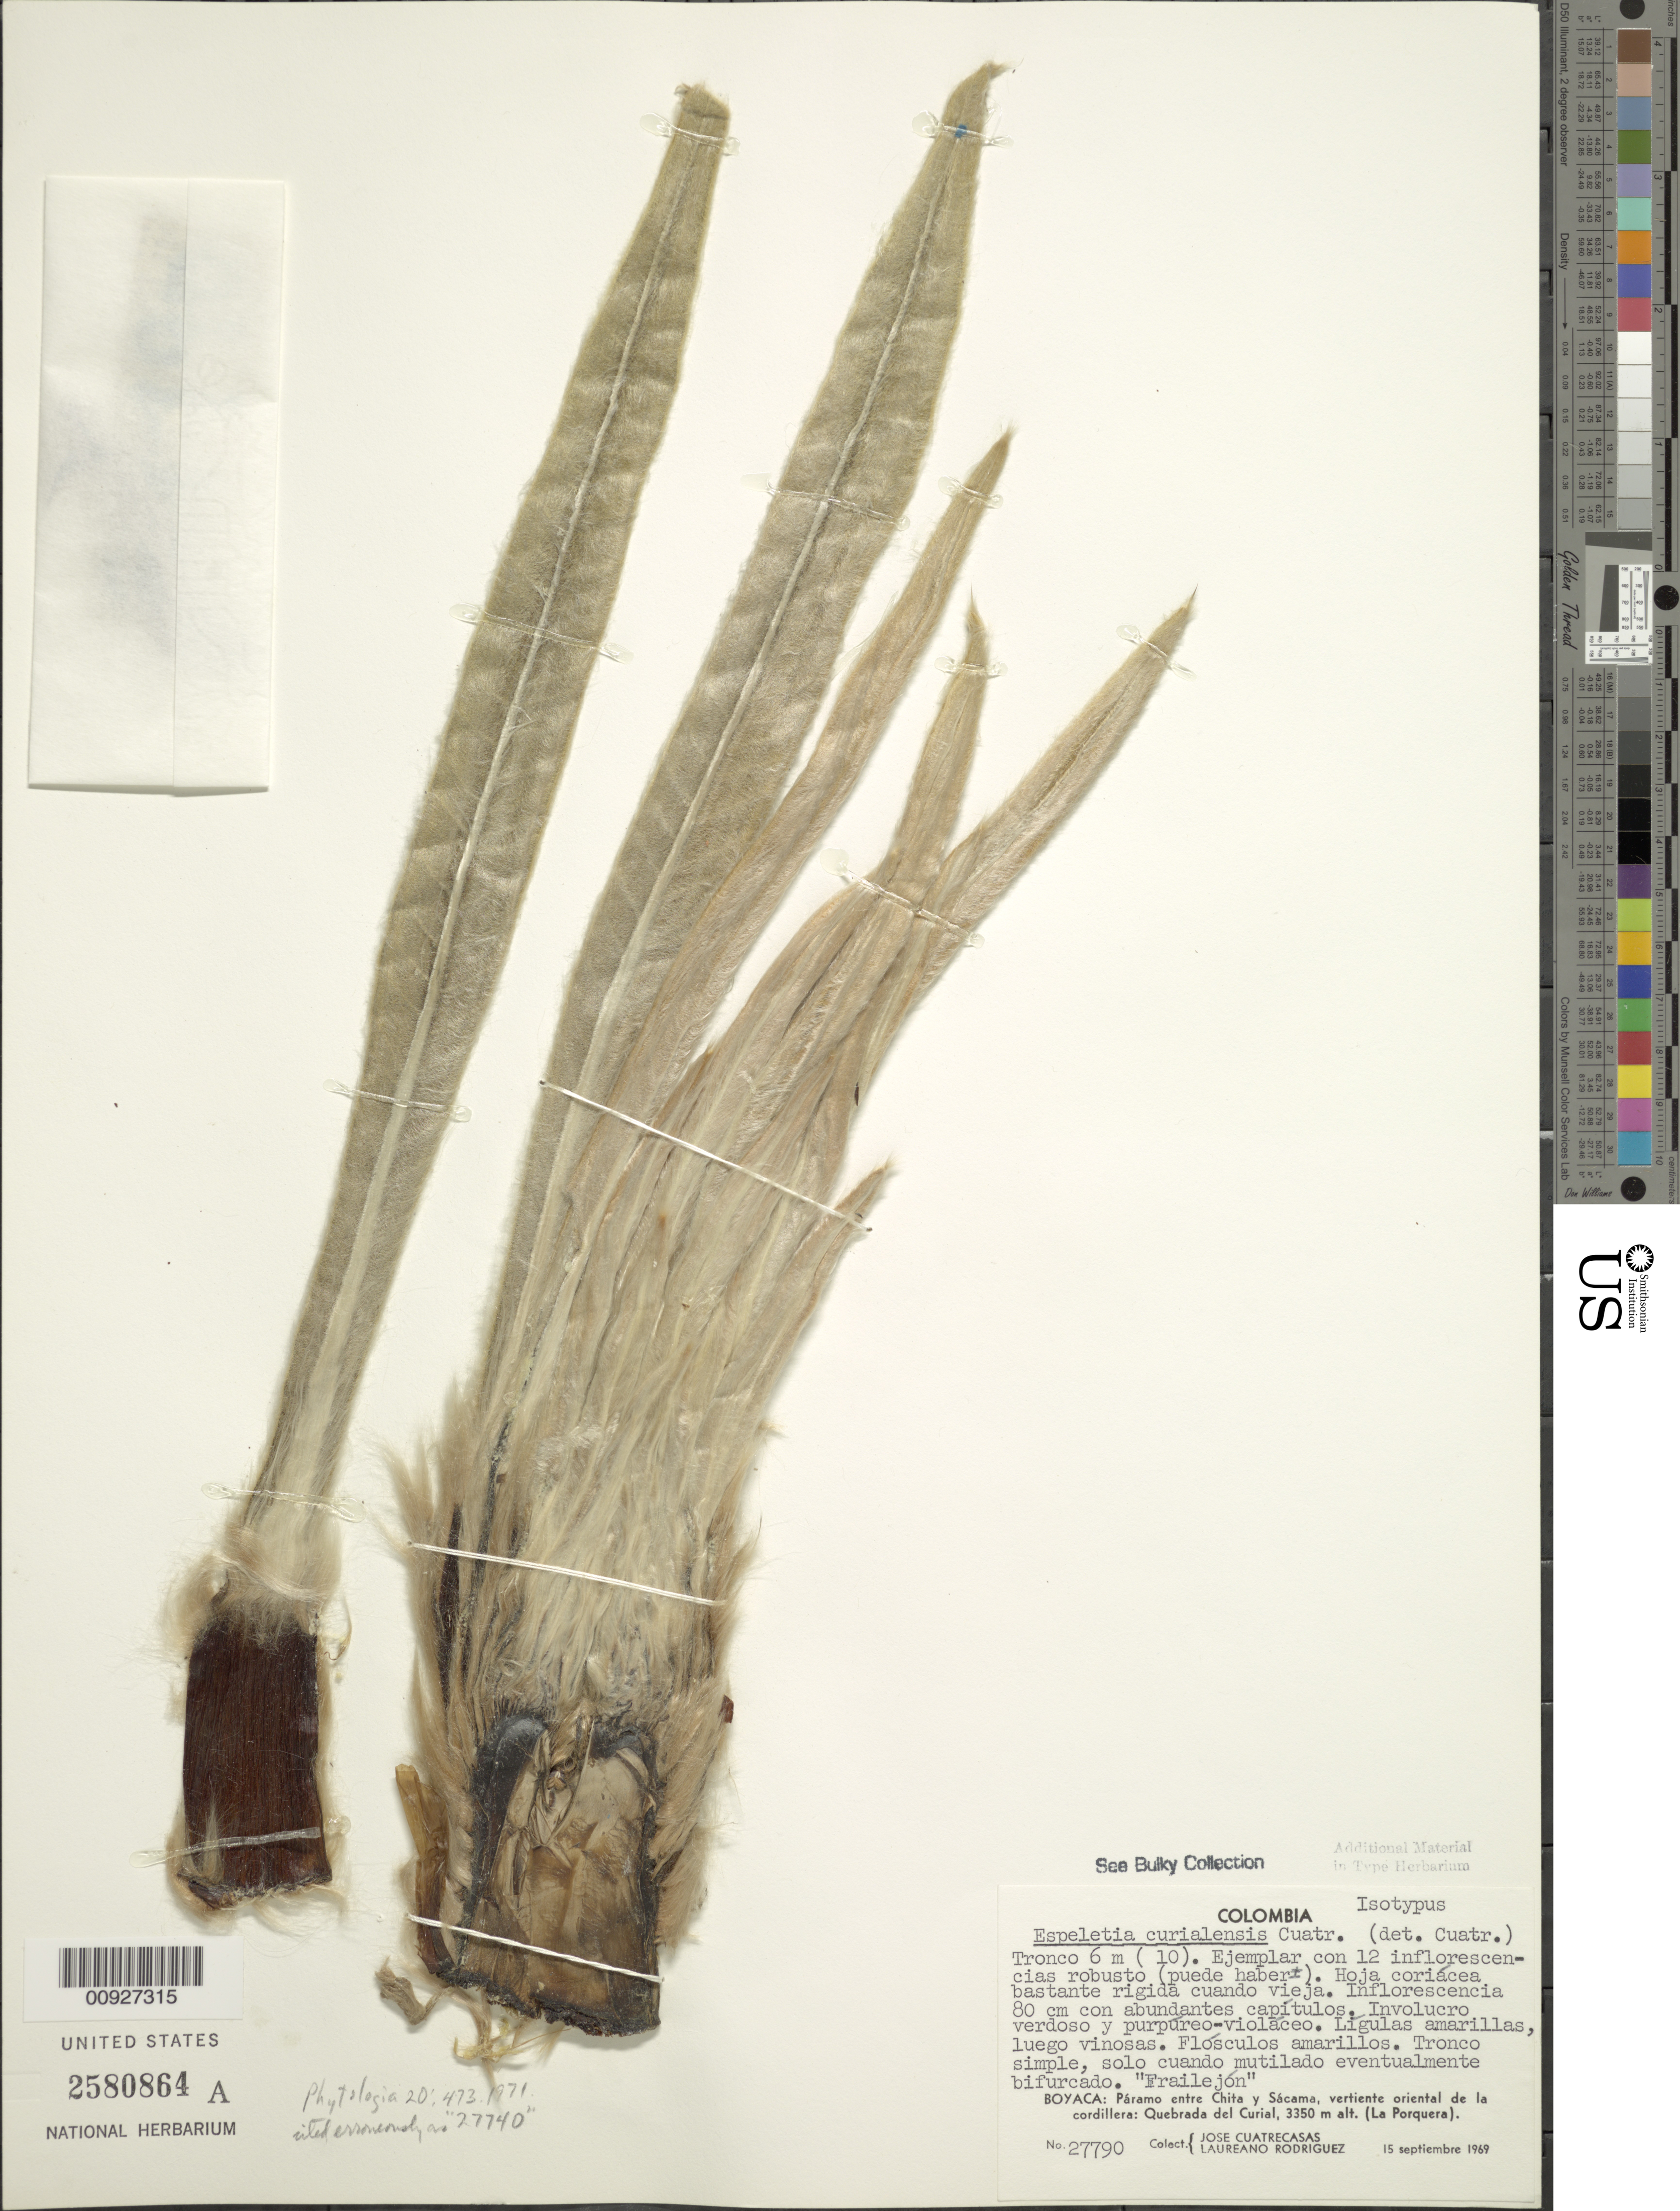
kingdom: Plantae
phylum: Tracheophyta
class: Magnoliopsida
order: Asterales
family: Asteraceae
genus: Espeletia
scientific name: Espeletia curialensis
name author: Cuatrec.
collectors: J. Cuatrecasas & L. Rodriguez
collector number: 27790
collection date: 1969-09-15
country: Colombia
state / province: Boyacá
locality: P. de Chita. Quebrada del Curial, páramo entre Chita y Sacama, La Porquera. [Quebrada del Curial, upland between Chita y Sacama, La Porquera.]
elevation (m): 3350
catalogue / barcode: US 2580864A